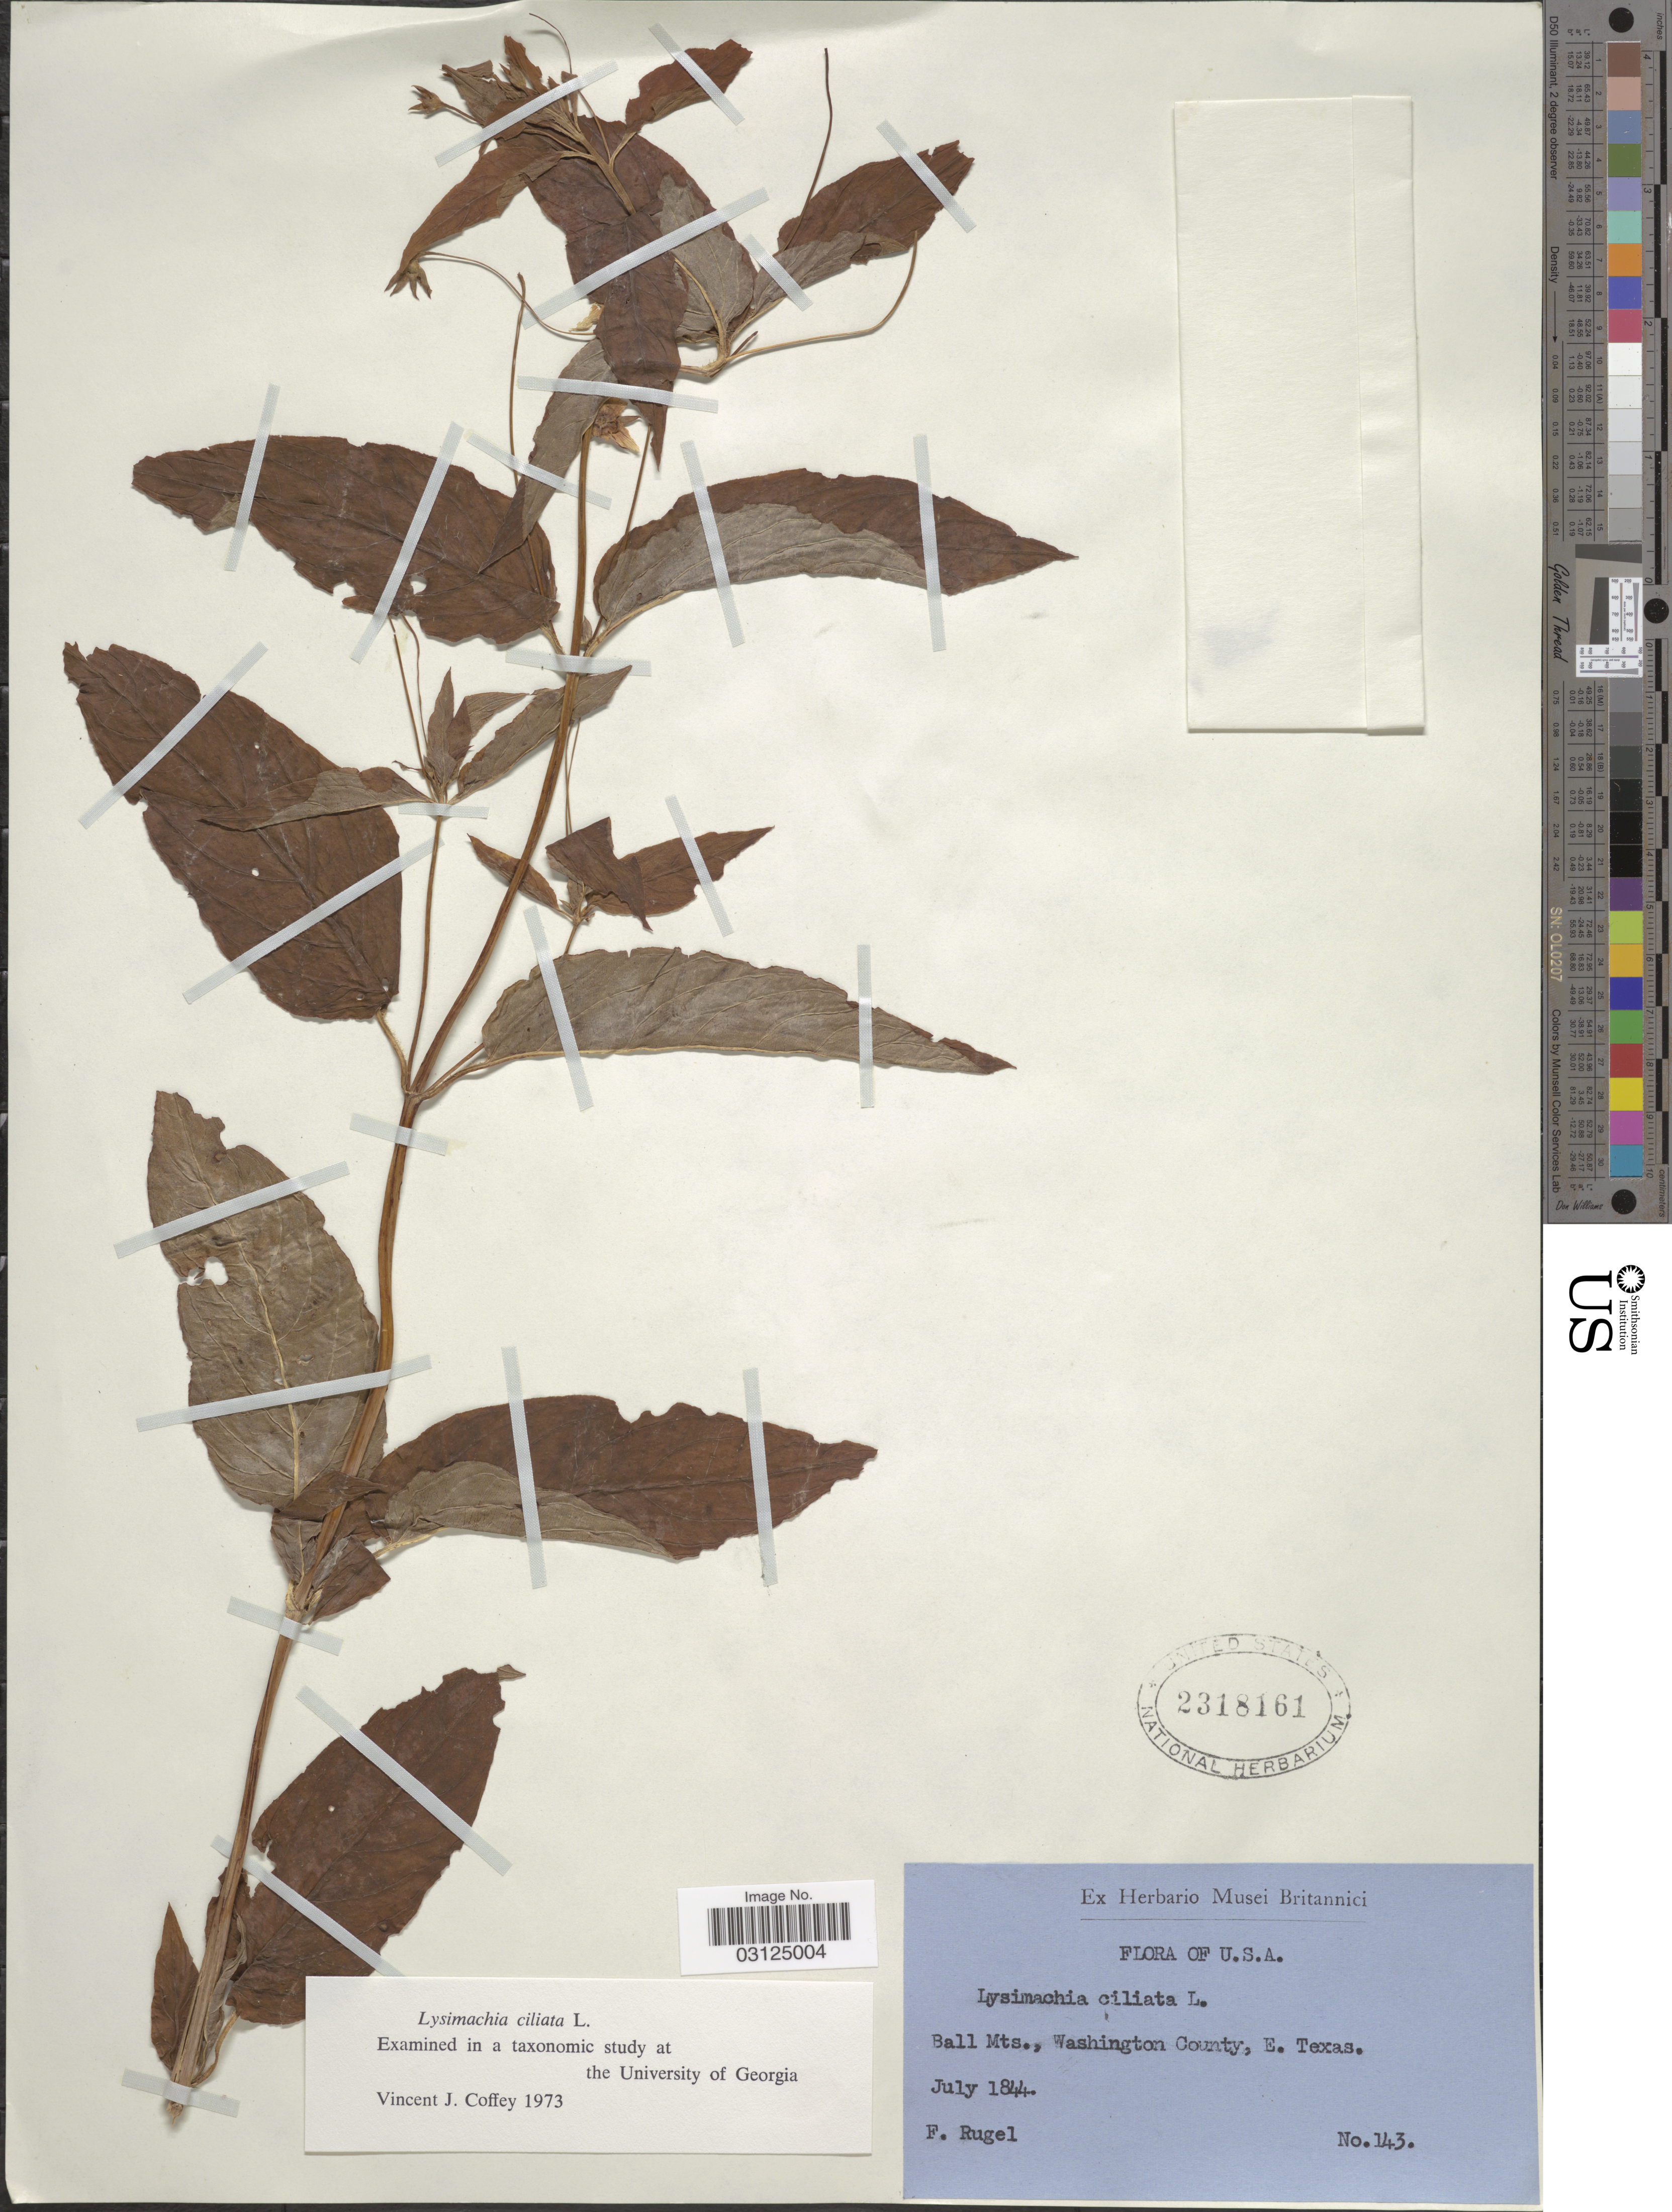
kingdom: Plantae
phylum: Tracheophyta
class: Magnoliopsida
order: Ericales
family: Primulaceae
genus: Lysimachia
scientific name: Lysimachia ciliata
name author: L.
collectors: F. Rugel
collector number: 143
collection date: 1844-07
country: United States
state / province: Texas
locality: Ball Mts., Washington County, E. Texas.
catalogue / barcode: US 2318161